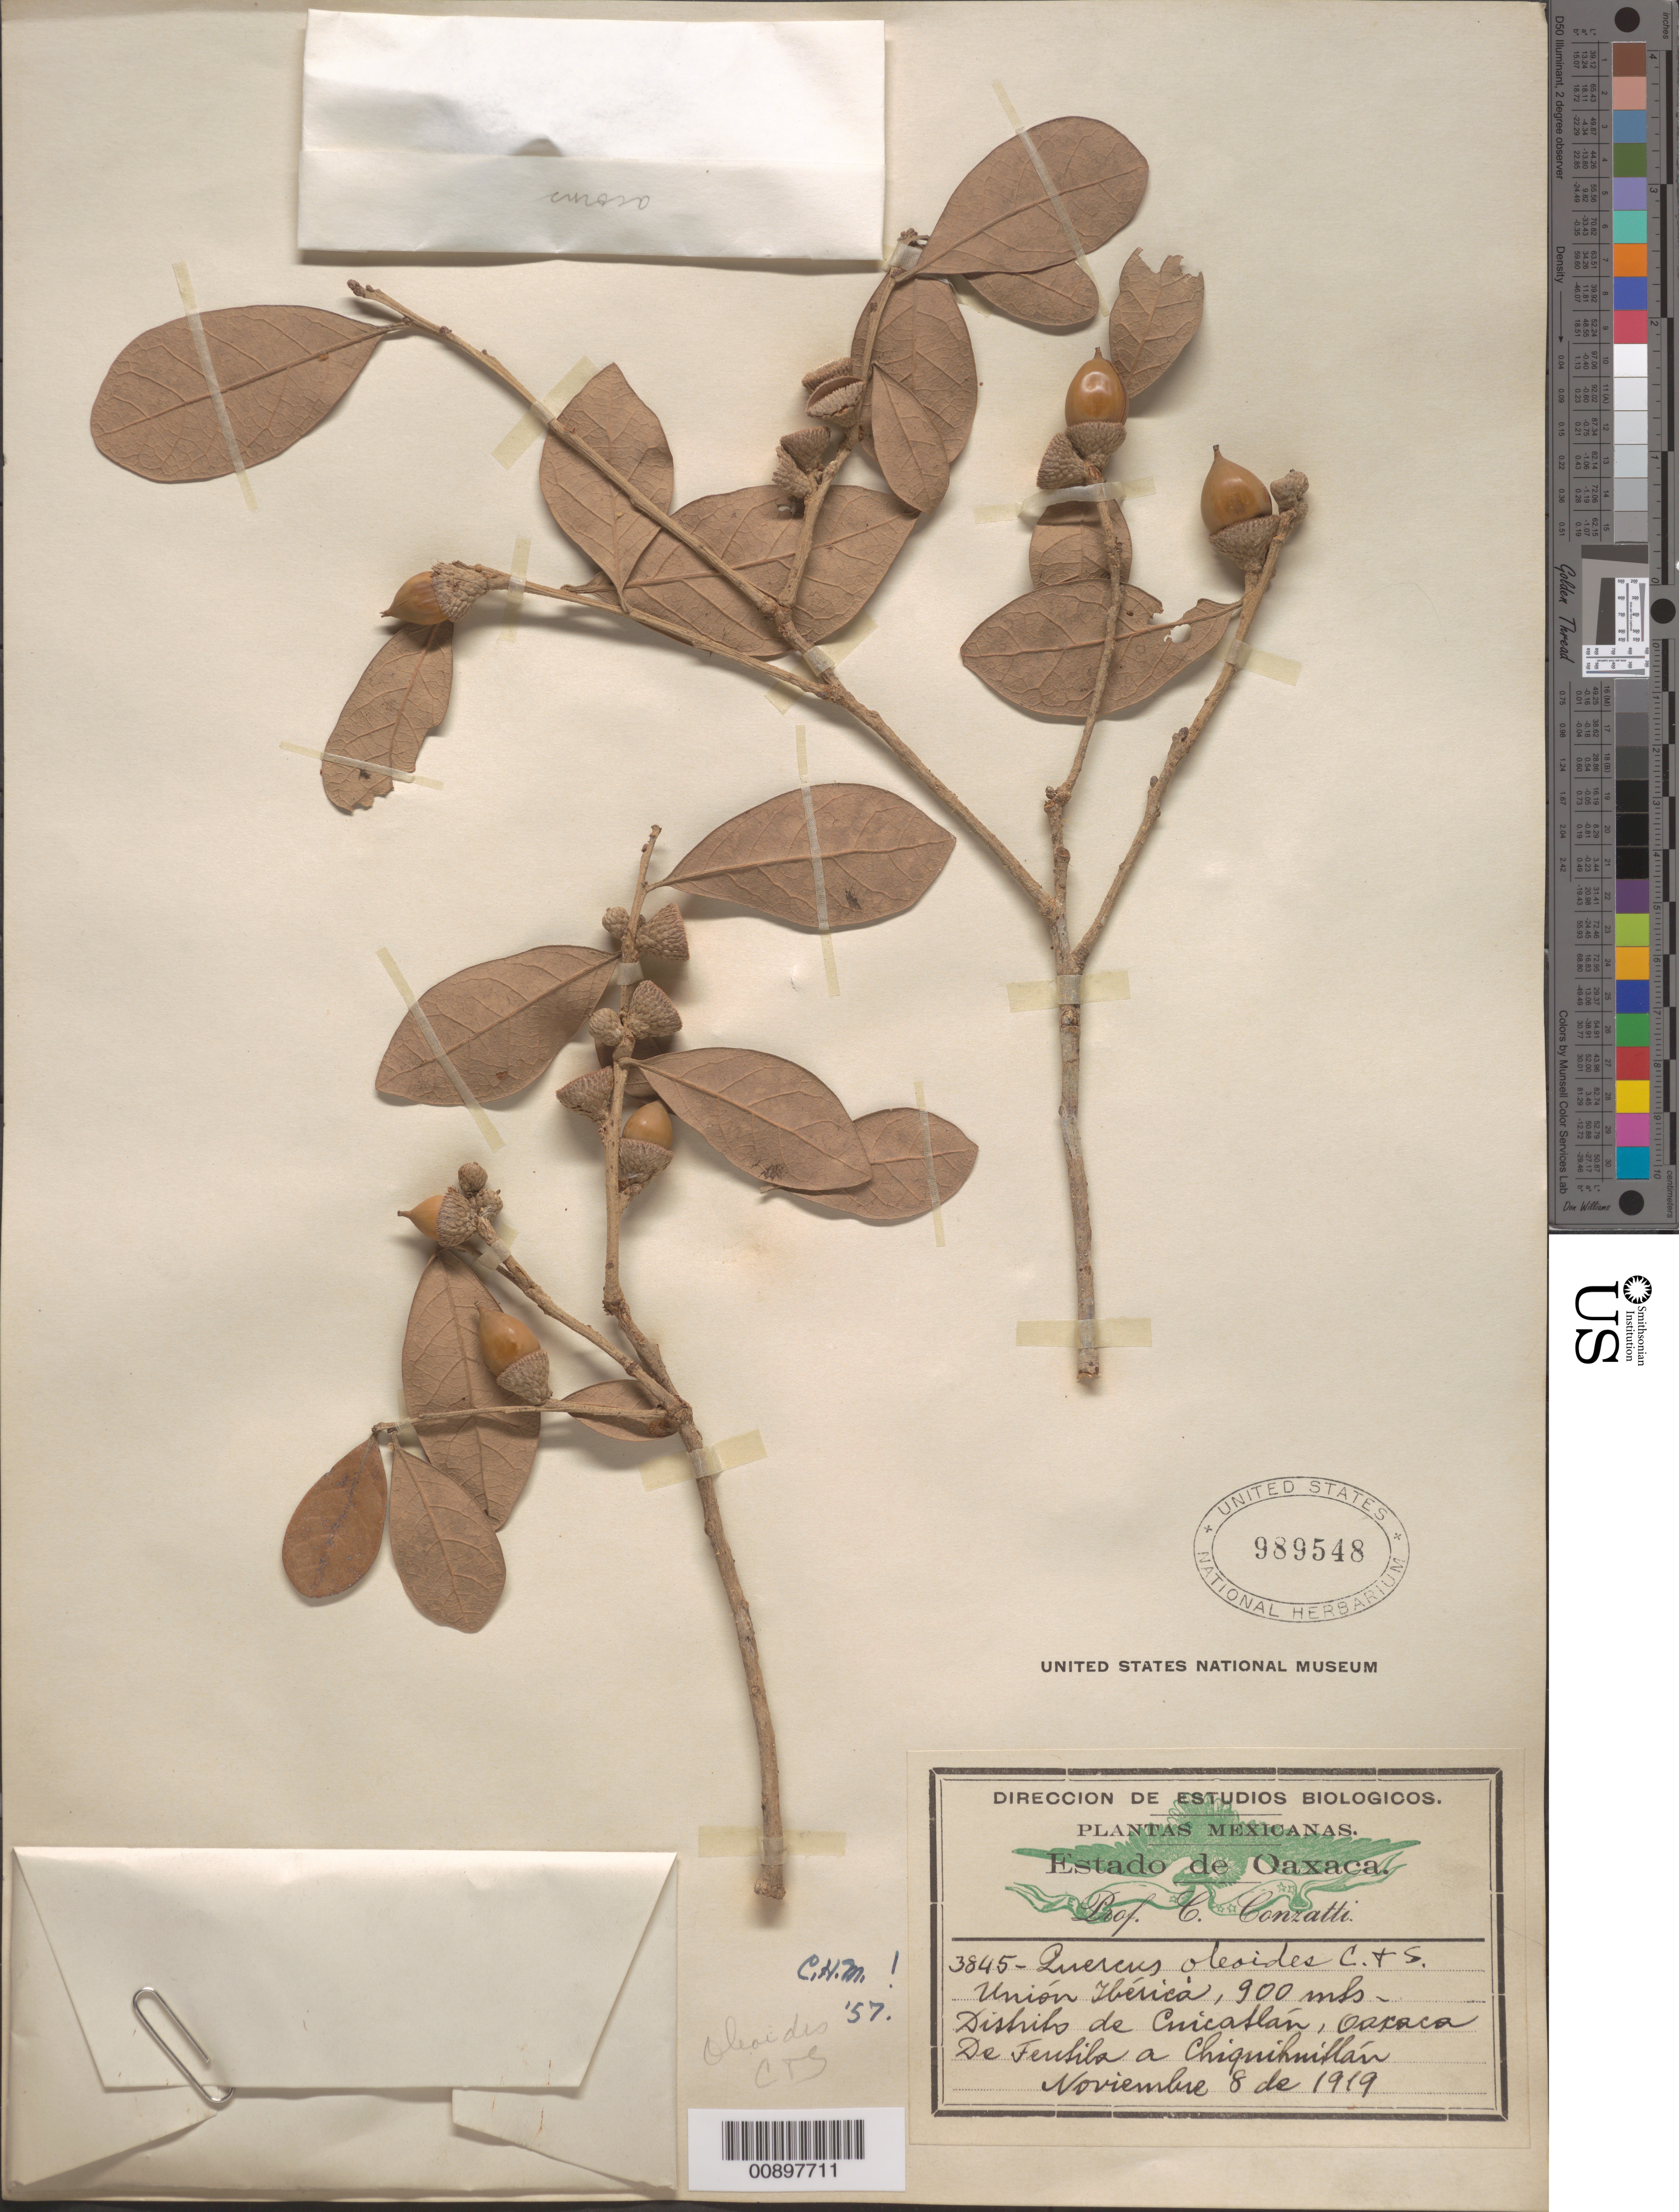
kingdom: Plantae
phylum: Tracheophyta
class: Magnoliopsida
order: Fagales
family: Fagaceae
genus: Quercus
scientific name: Quercus oleoides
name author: Schltdl. & Cham.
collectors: C. Conzatti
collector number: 3845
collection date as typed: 08 Nov 1919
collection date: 1919-11-08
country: Mexico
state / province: Oaxaca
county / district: Cuicatlán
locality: Unión Ibérica. Distrito de Cuicatlán, Oaxaca. De Teutila a Chiquihmitlán.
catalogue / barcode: US 989548